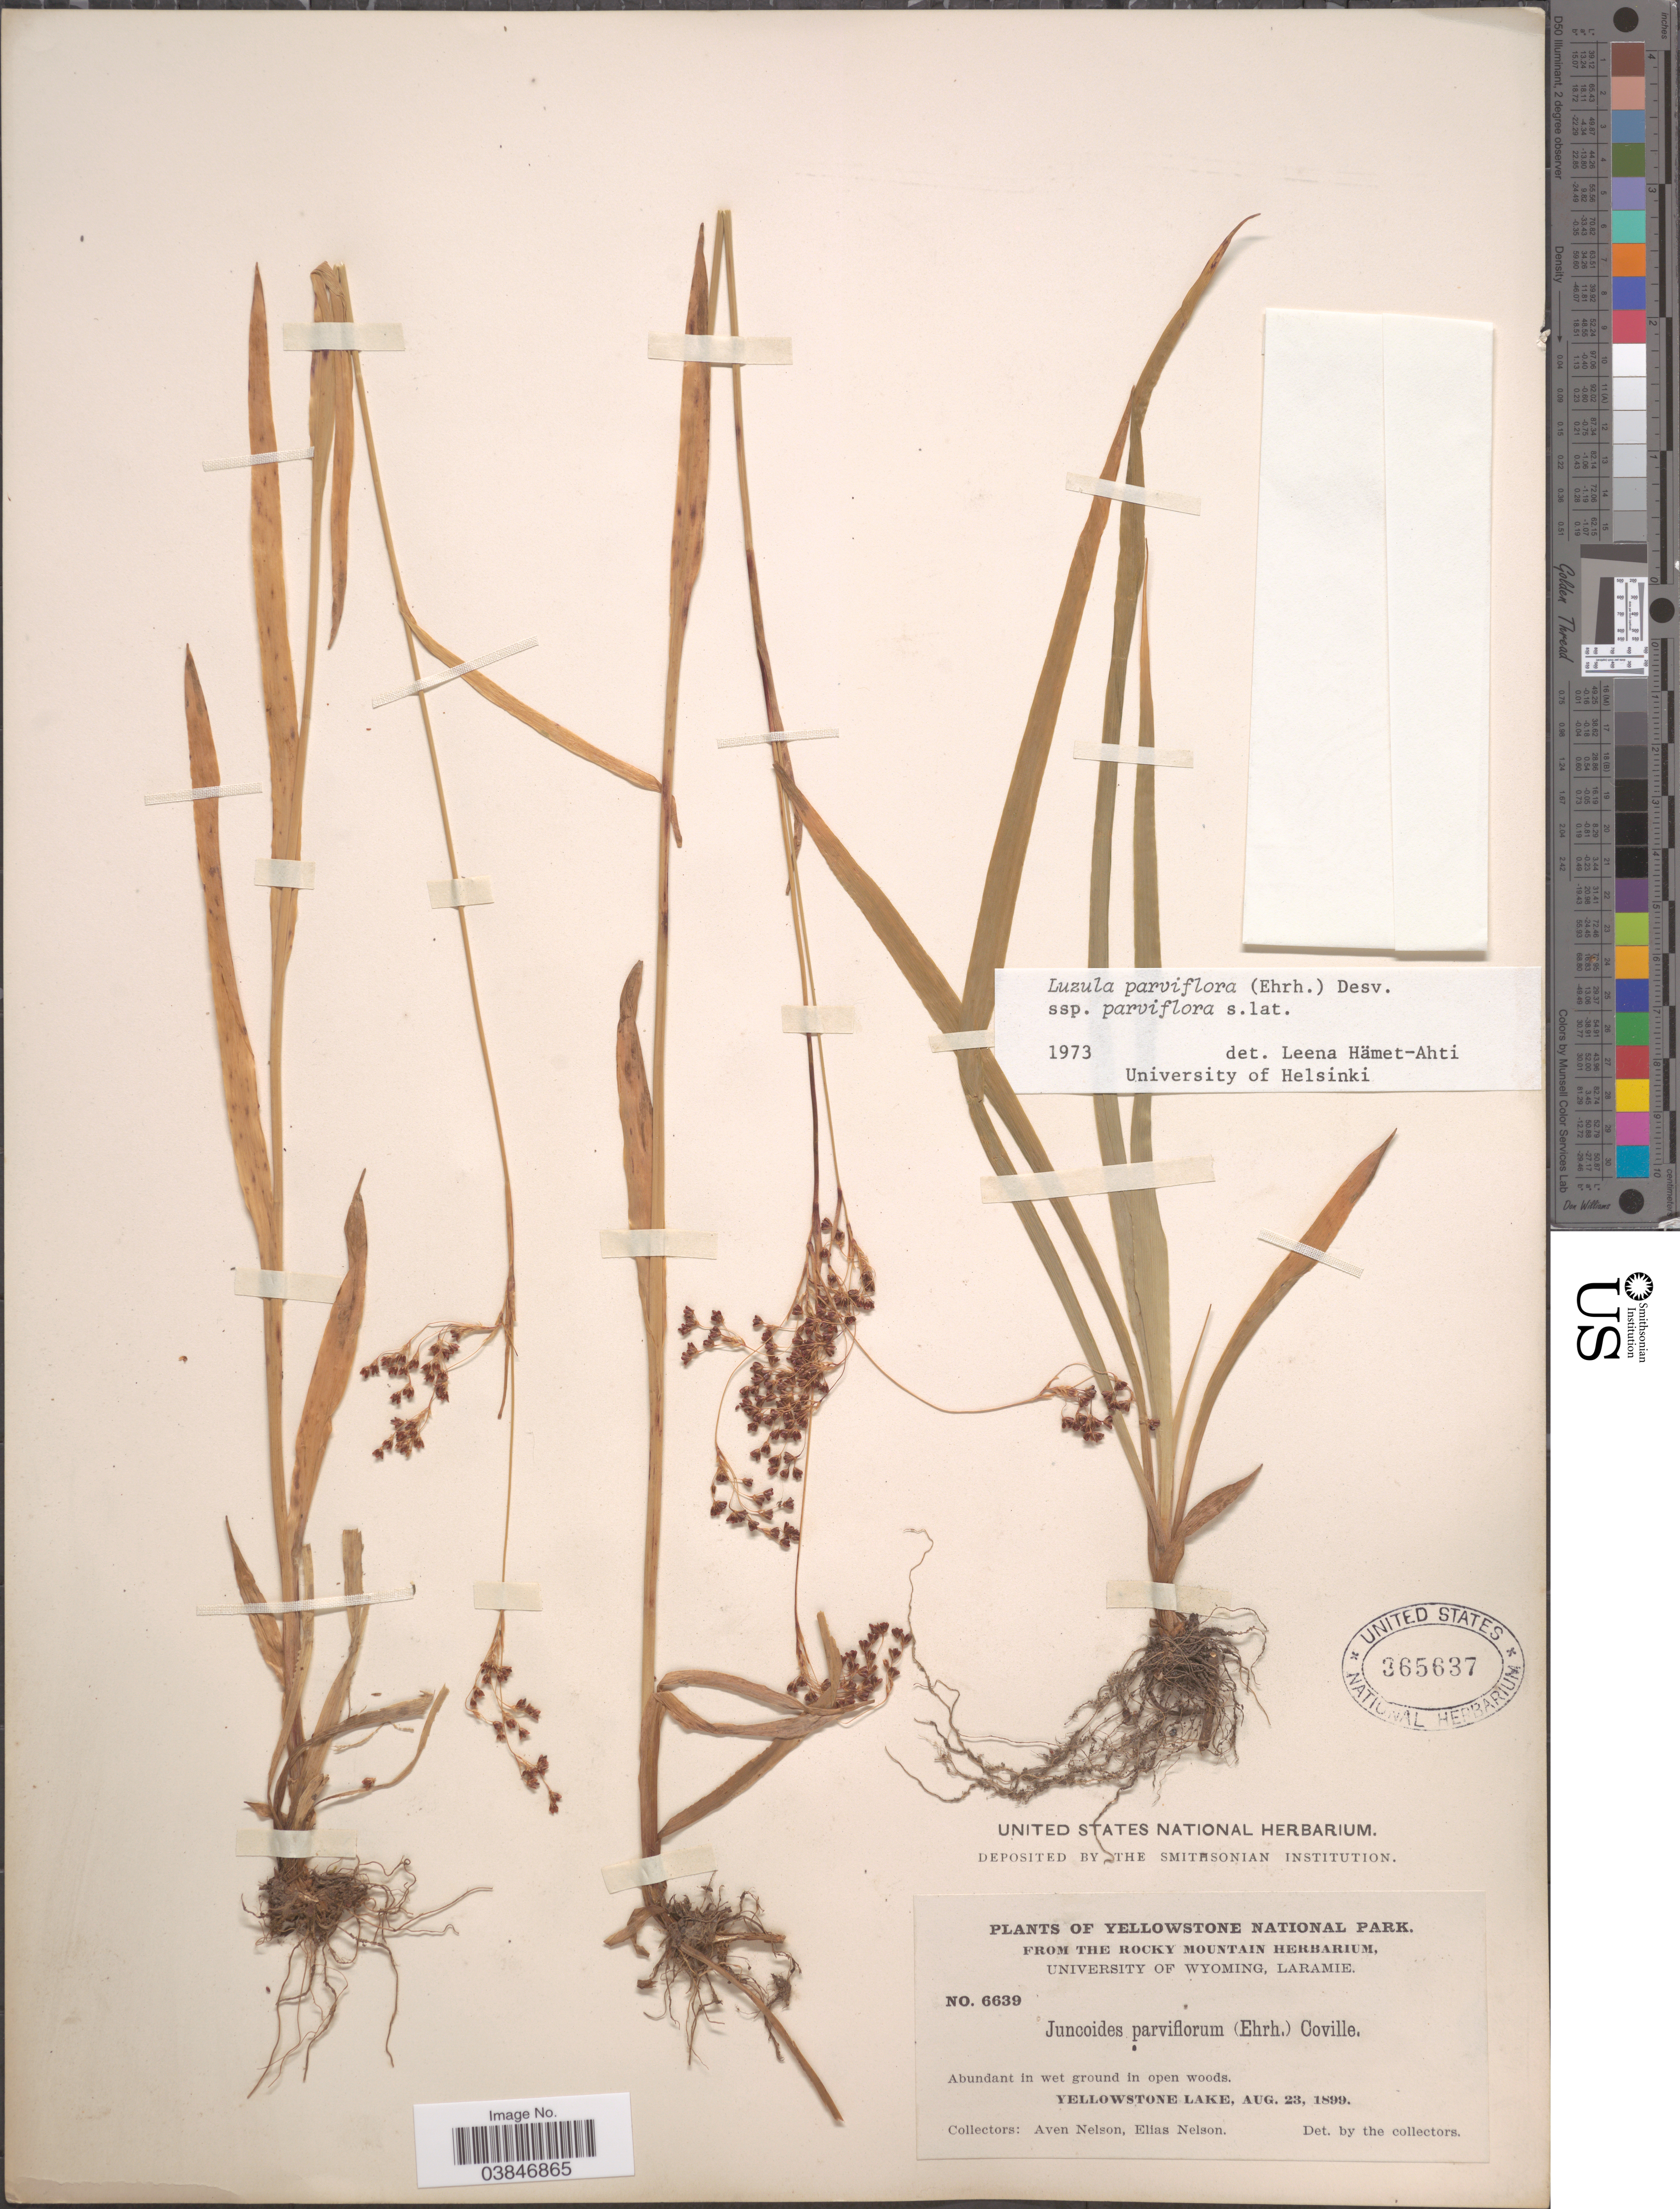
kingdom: Plantae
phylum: Tracheophyta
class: Liliopsida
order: Poales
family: Juncaceae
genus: Luzula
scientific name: Luzula parviflora subsp. parviflora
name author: (Ehrh.) Desv.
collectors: A. Nelson & E. Nelson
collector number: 6639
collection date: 1899-08-23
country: United States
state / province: Wyoming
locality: Yellowstone National Park. Yellowstone Lake.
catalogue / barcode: US 365637